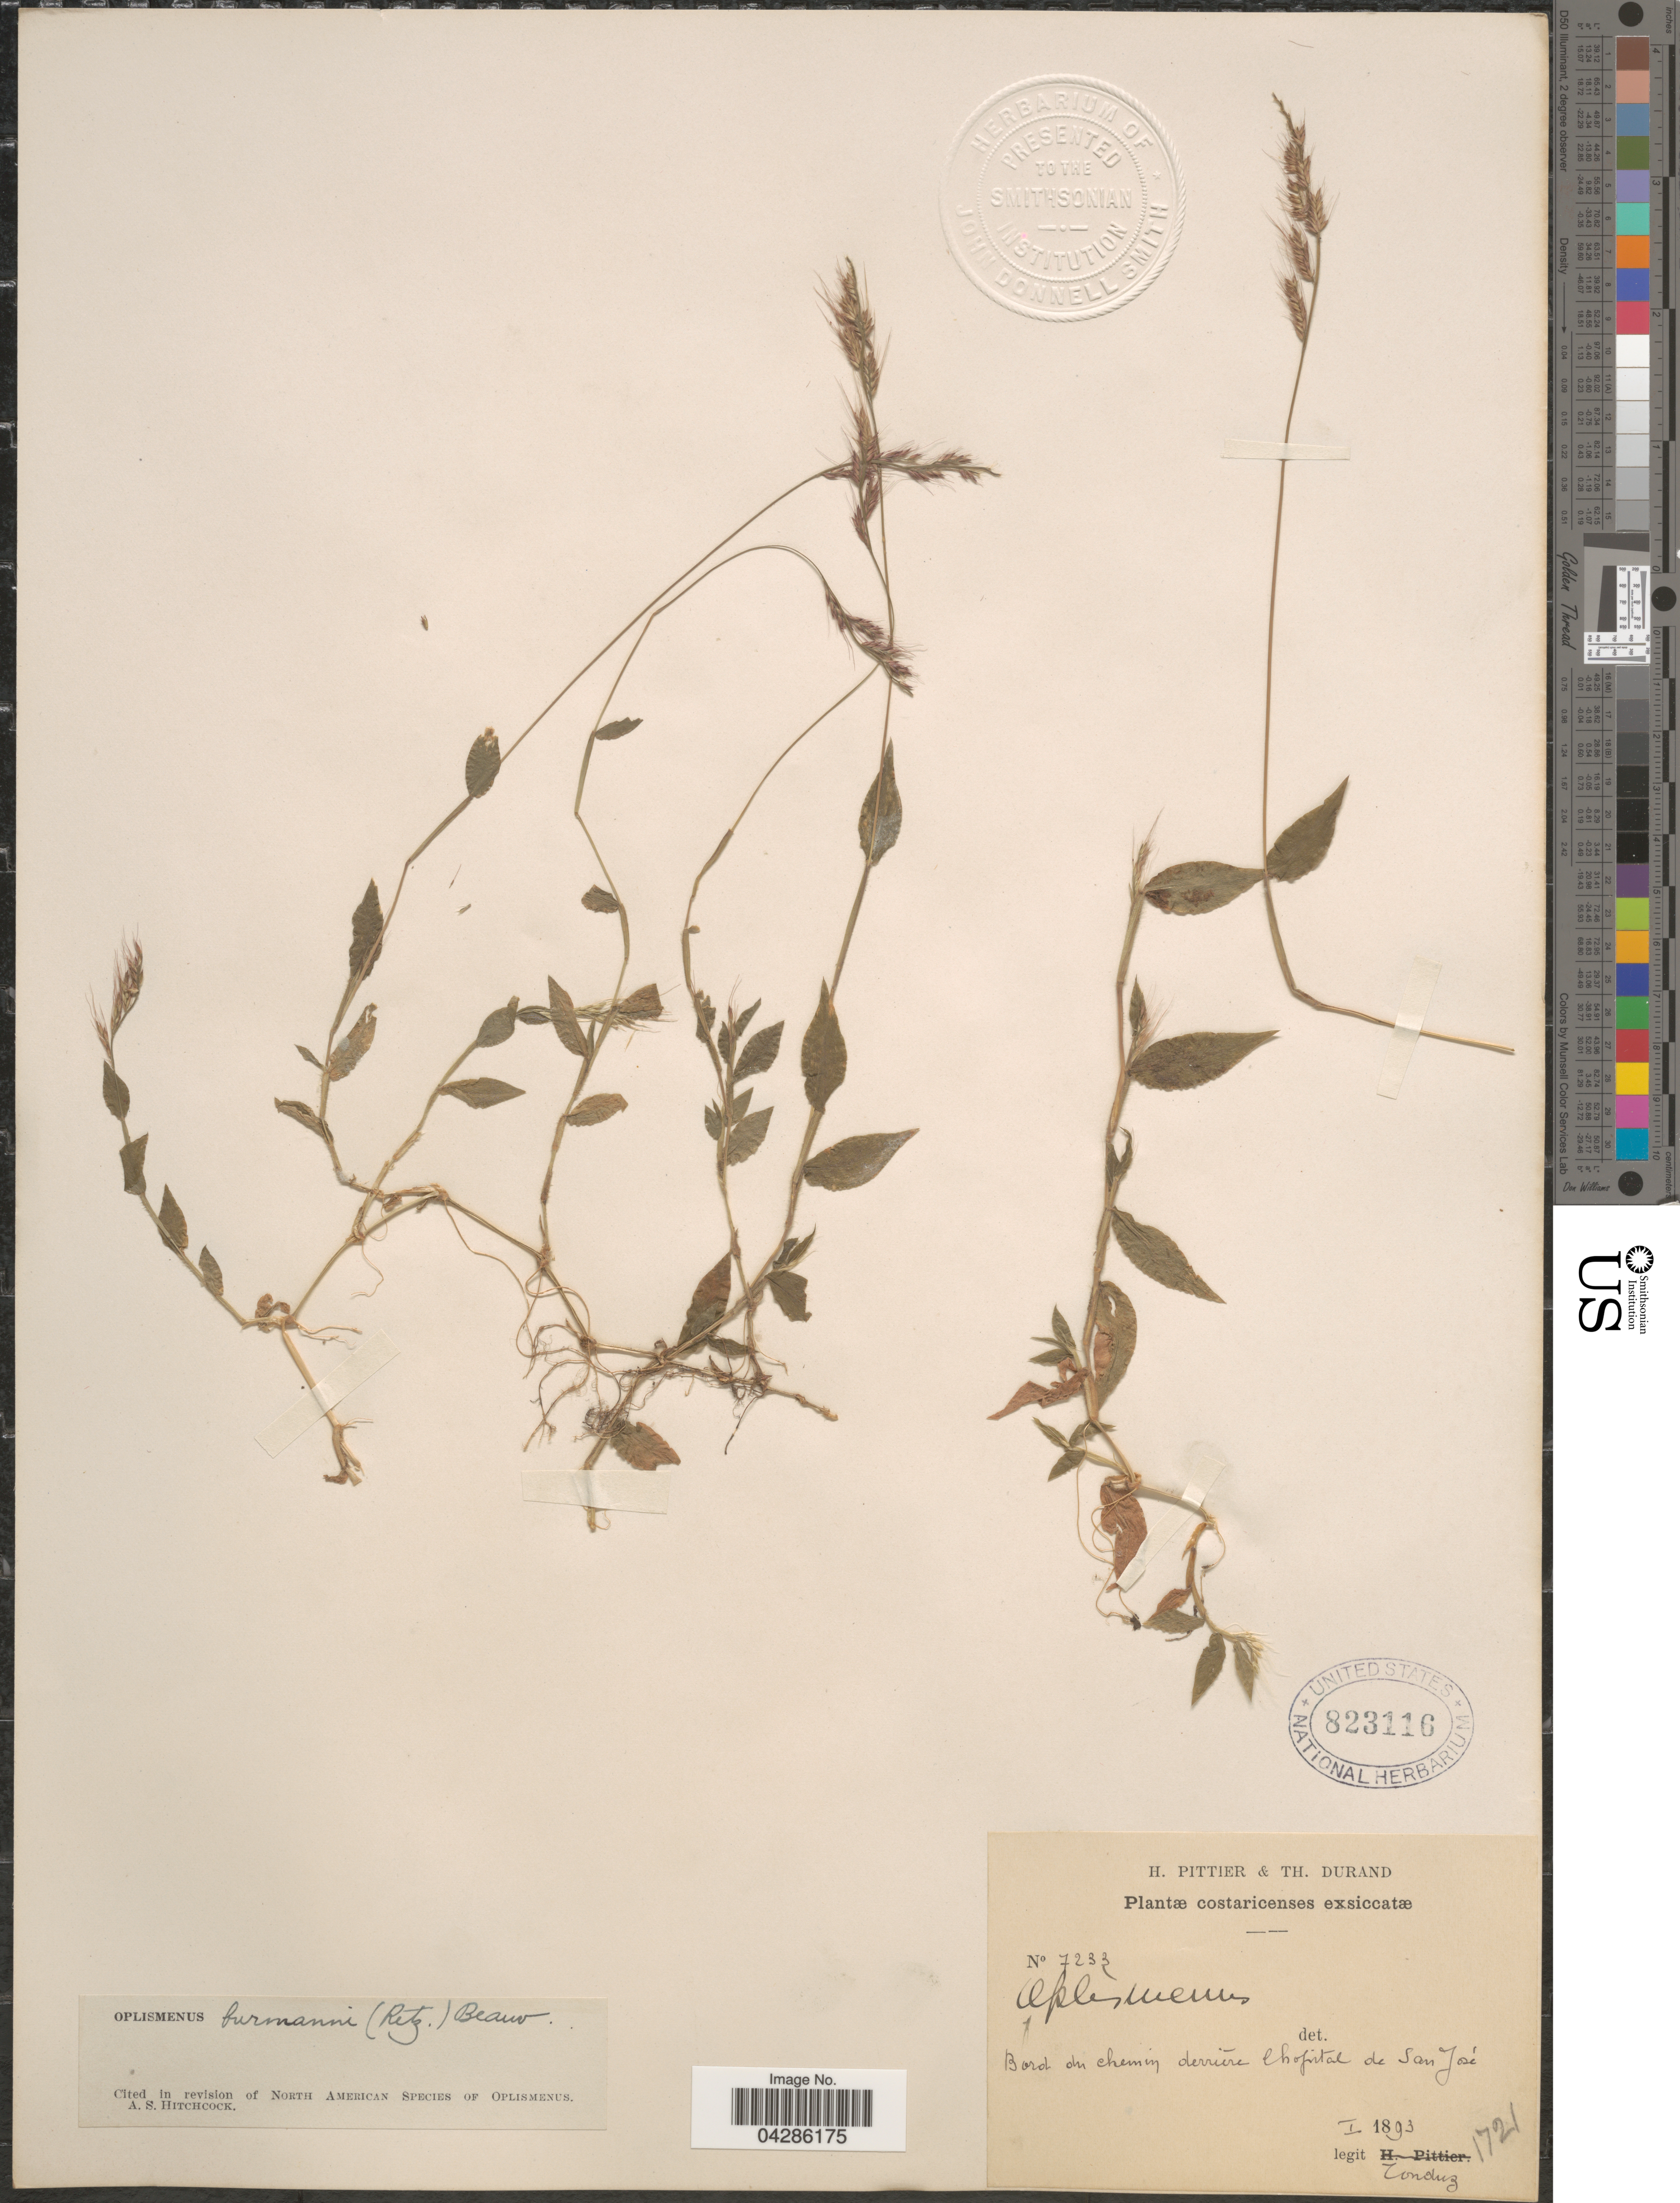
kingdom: Plantae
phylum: Tracheophyta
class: Liliopsida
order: Poales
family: Poaceae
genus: Oplismenus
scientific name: Oplismenus burmannii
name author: (Retz.) P. Beauv.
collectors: Tonduz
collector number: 7233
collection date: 1893-01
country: Costa Rica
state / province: San José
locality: Bord du chemin derriére lhopital de San José.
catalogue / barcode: US 823116